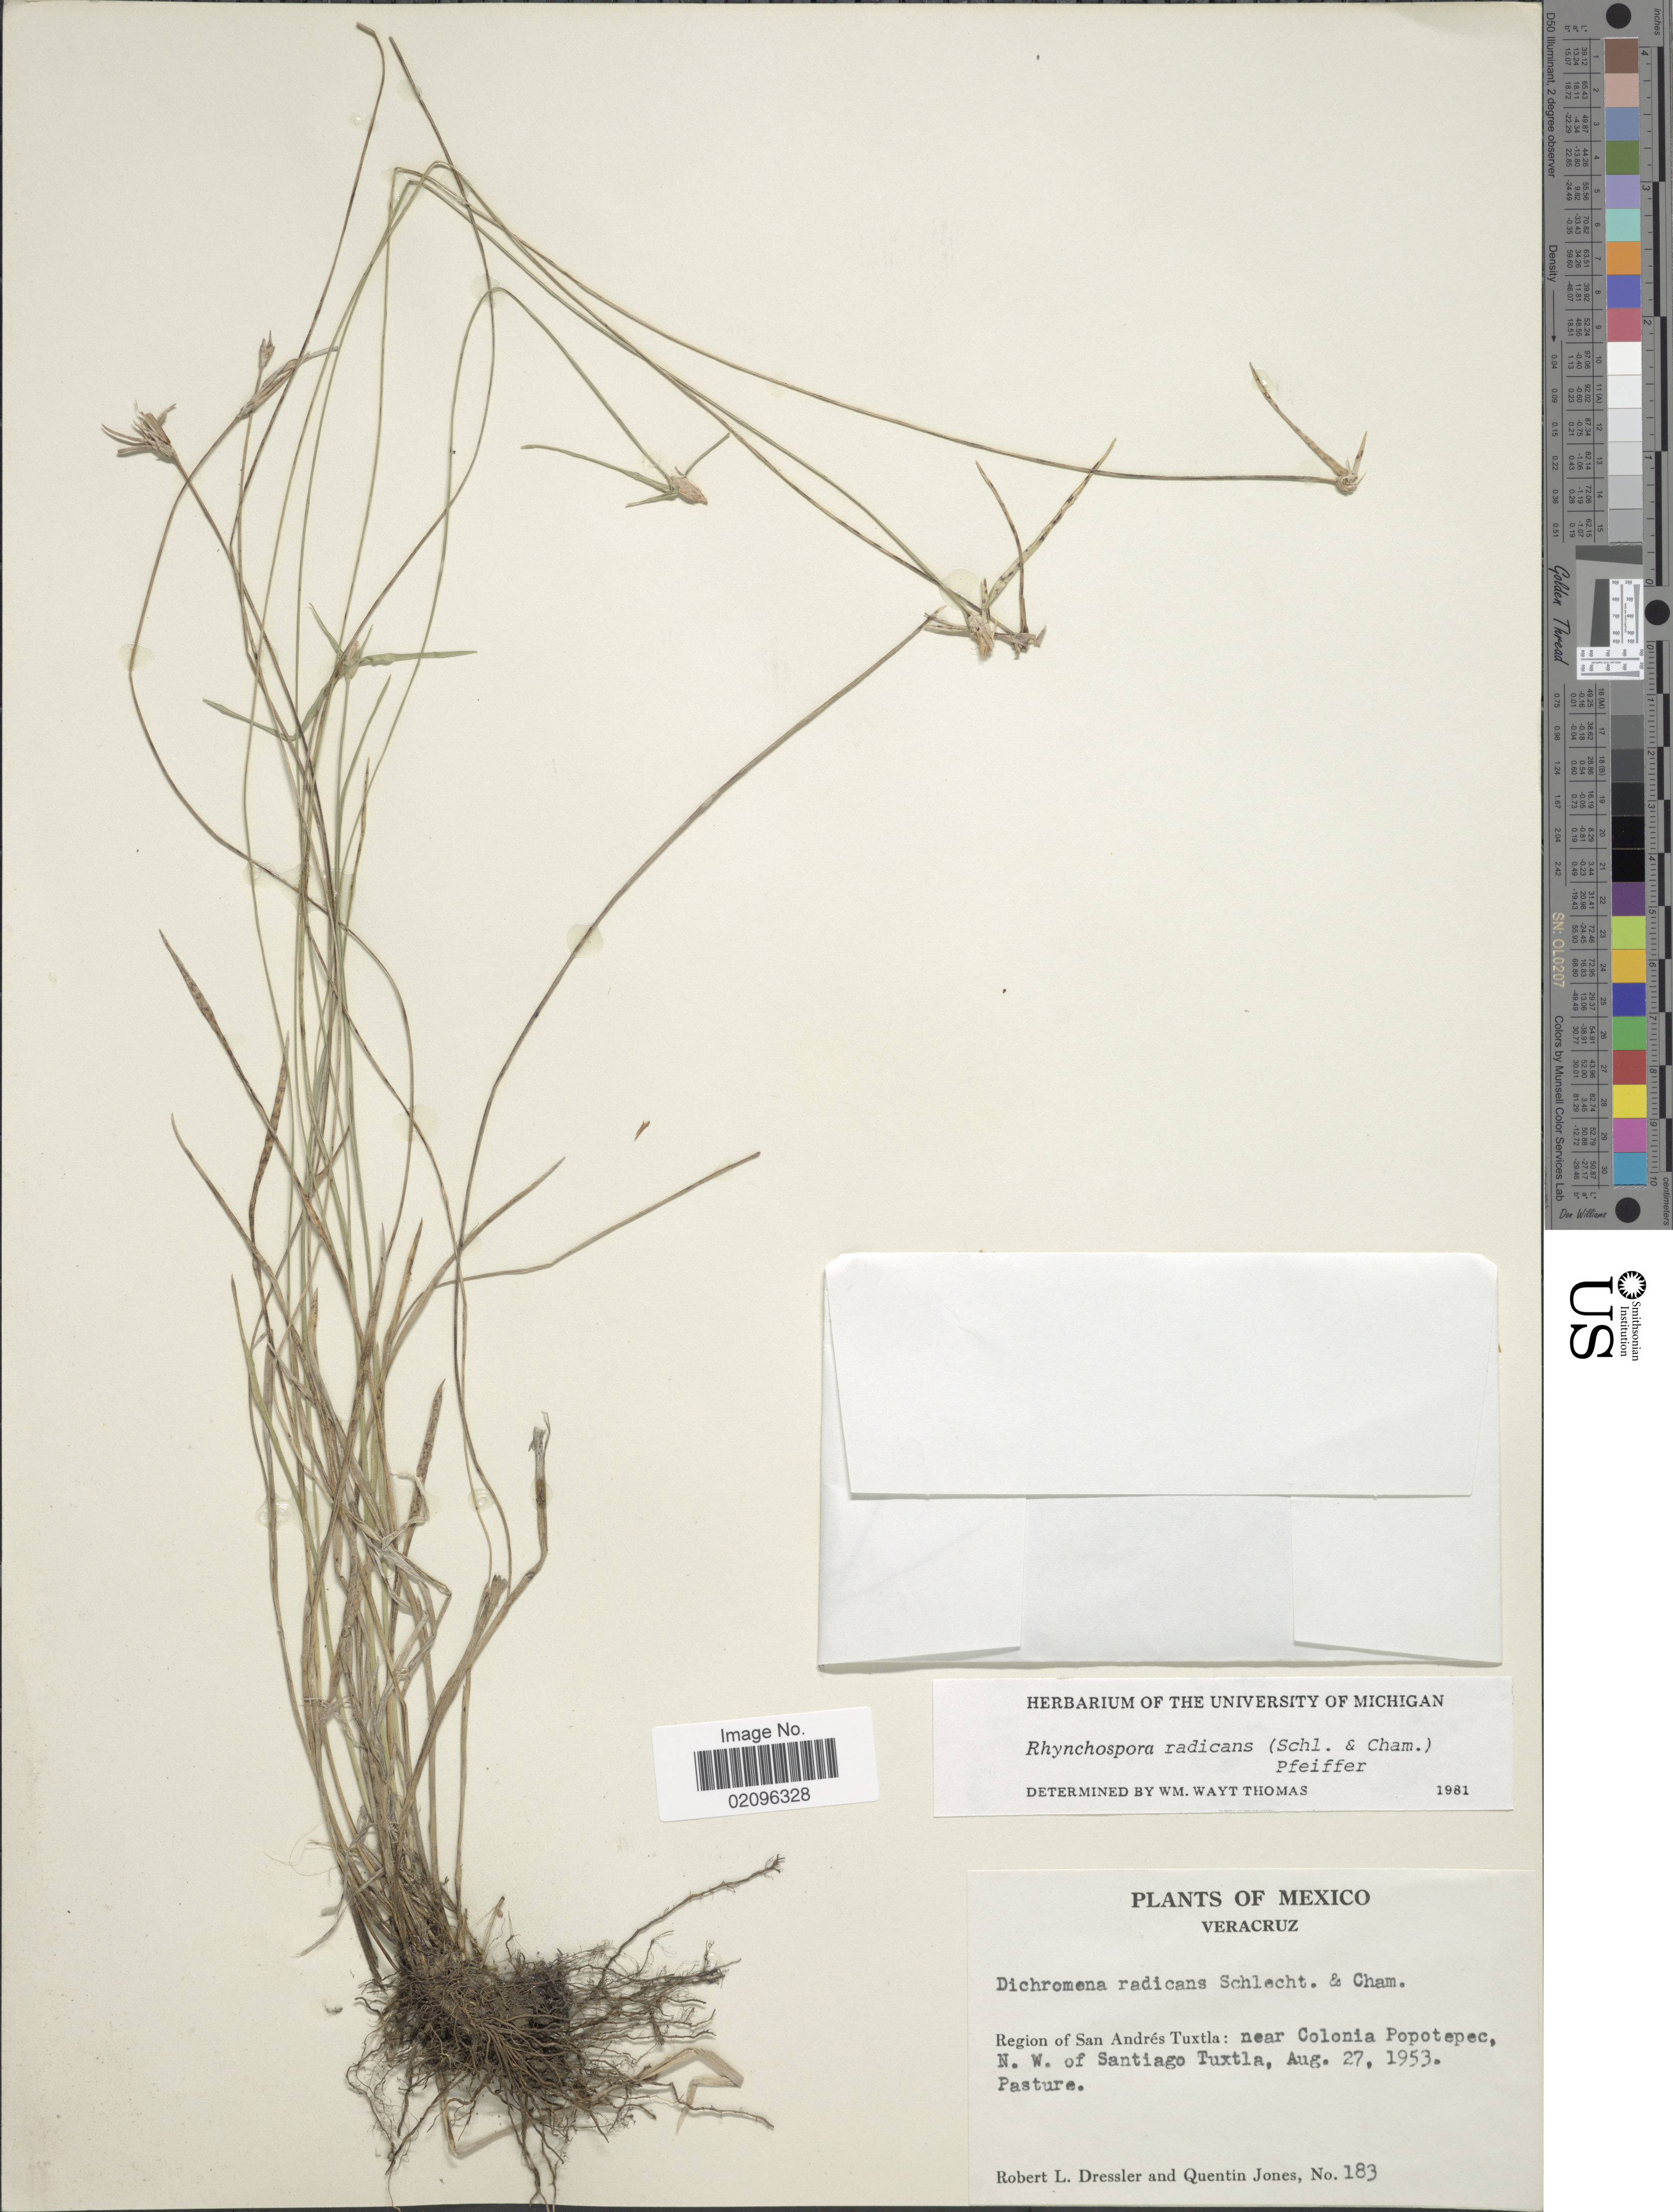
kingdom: Plantae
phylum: Tracheophyta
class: Liliopsida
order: Poales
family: Cyperaceae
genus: Rhynchospora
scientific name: Rhynchospora radicans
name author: (Schltdl. & Cham.) H. Pfeiff.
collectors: R. Dressler & Q. Jones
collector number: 183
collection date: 1953-08-27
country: Mexico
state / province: Veracruz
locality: Veracruz, Region of San Andres Tuxtla: near Colonia Popotepec, N.W. of Santiago Tuxtla,